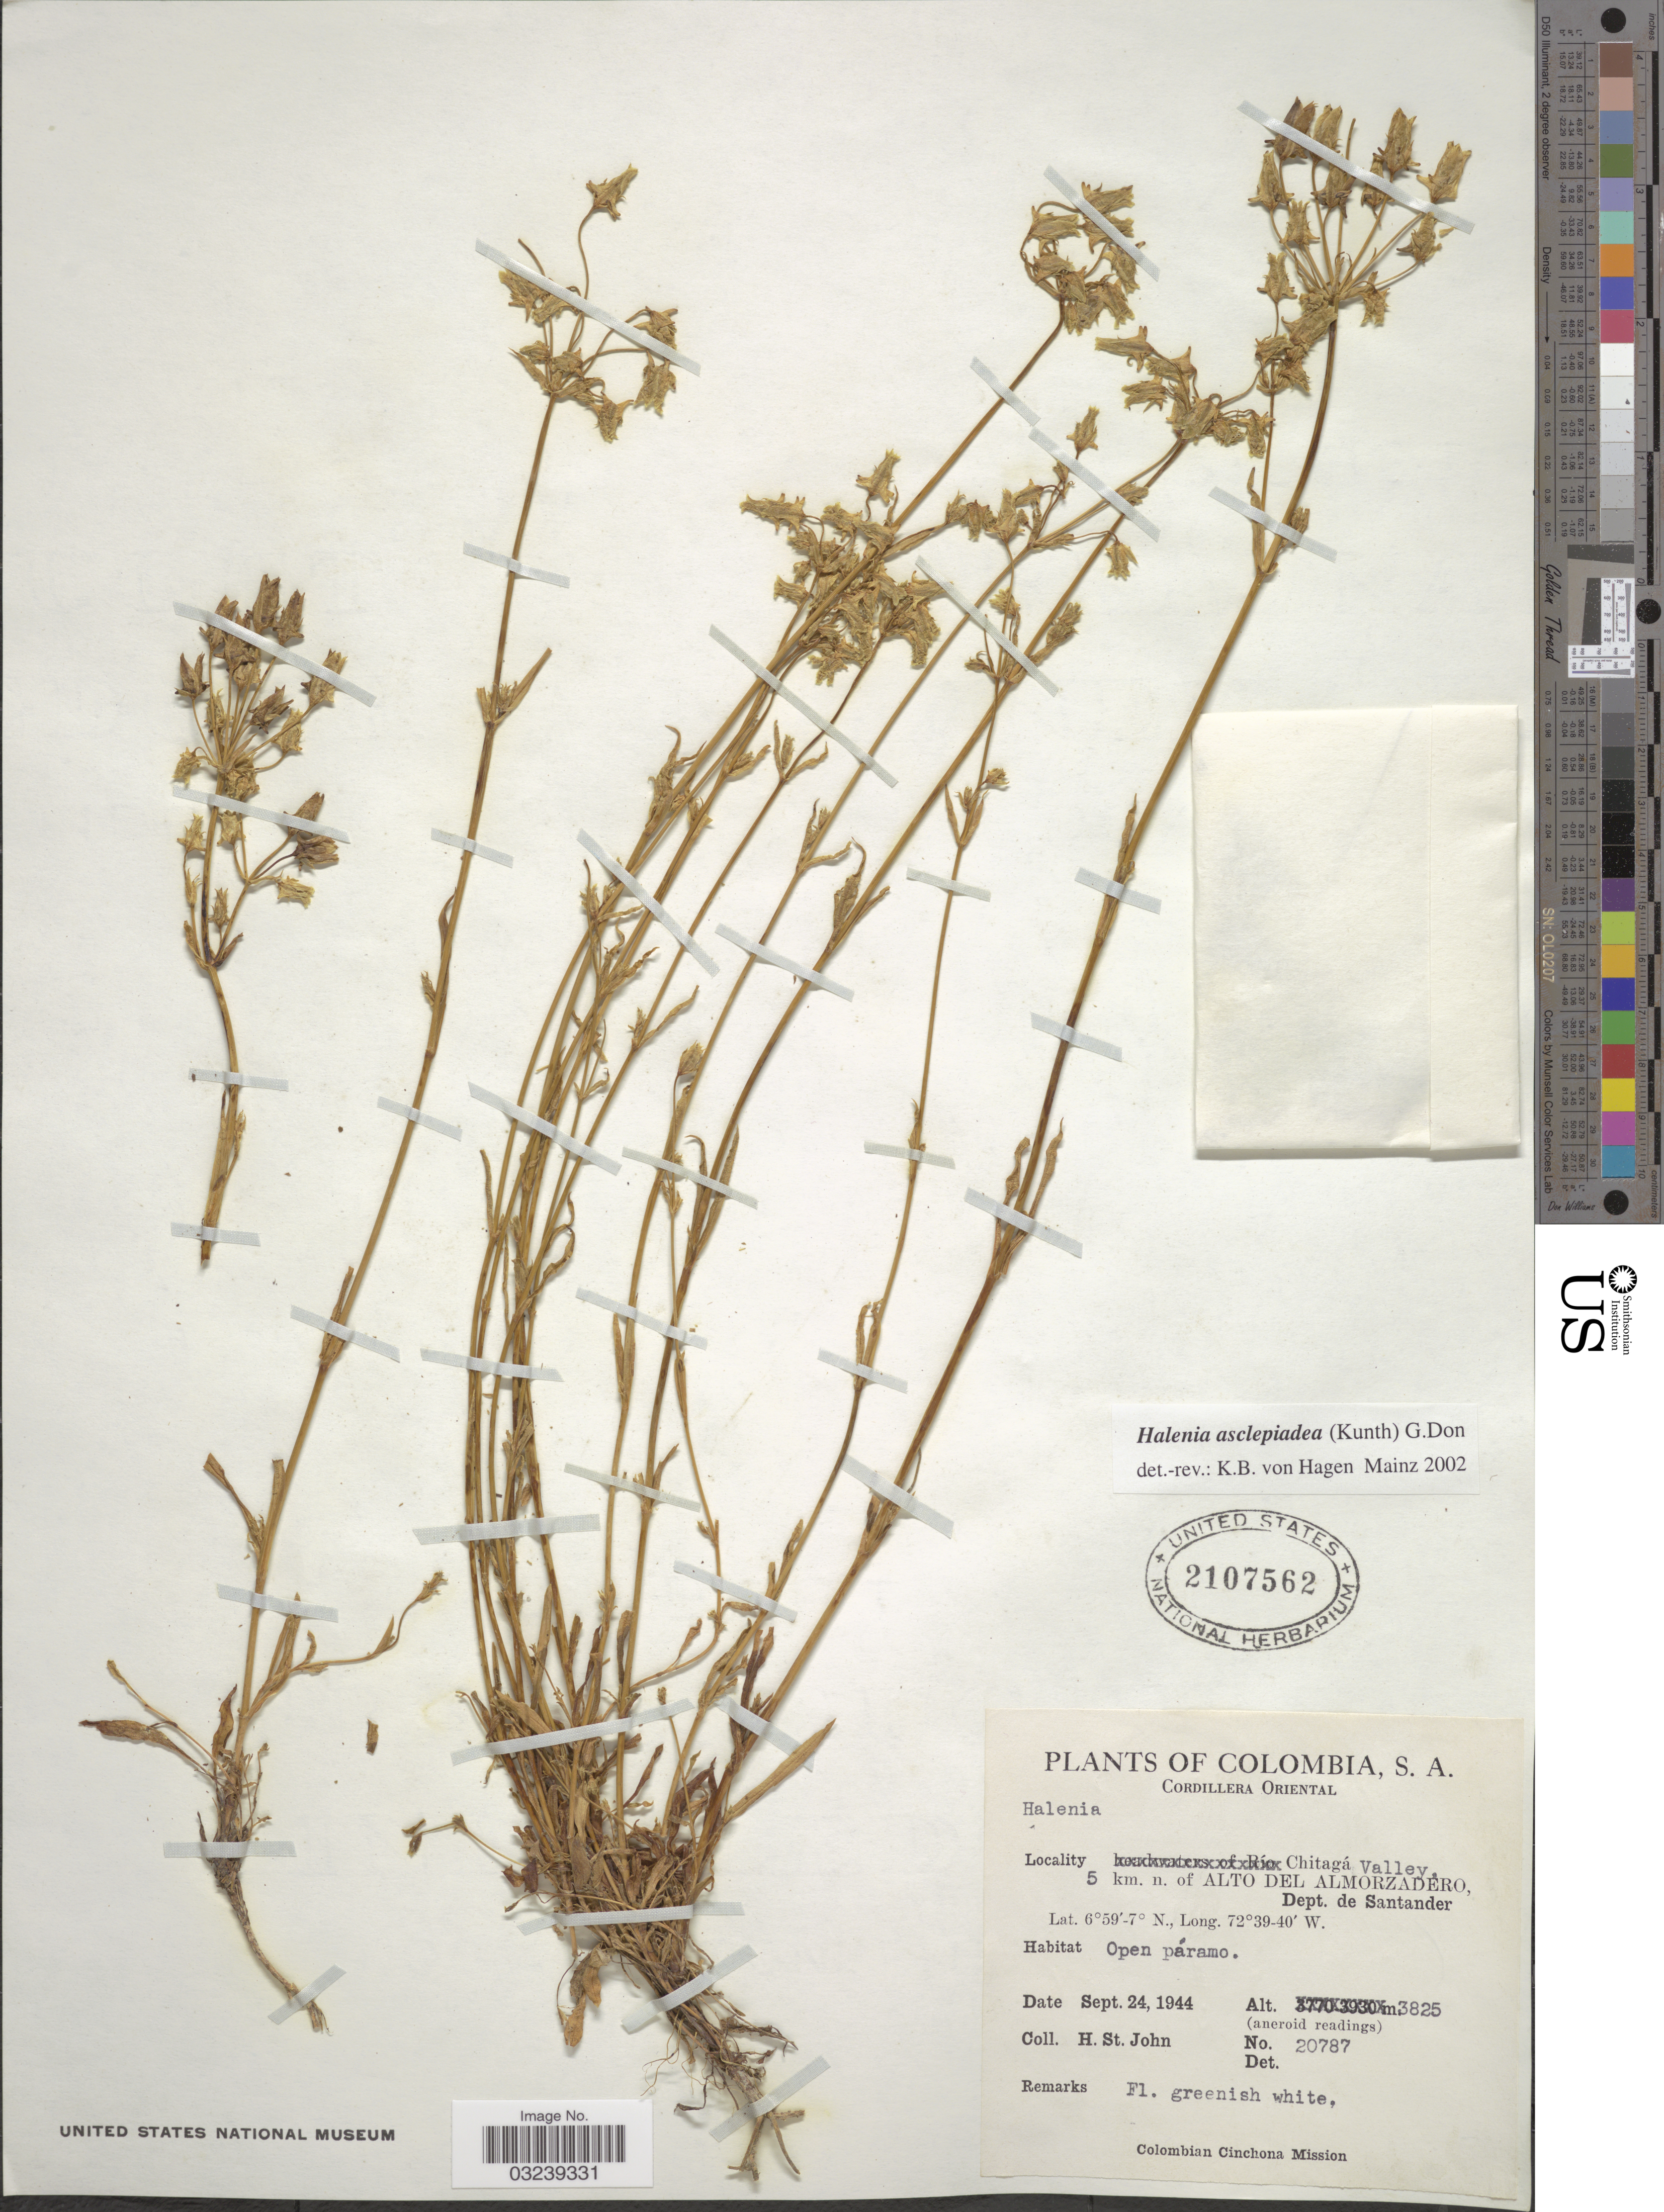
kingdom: Plantae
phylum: Tracheophyta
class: Magnoliopsida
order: Gentianales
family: Gentianaceae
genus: Halenia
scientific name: Halenia asclepiadea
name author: (Kunth) G. Don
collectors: H. St. John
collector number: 20787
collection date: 1944-09-24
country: Colombia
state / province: Santander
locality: Cordillera Oriental, Chitagá Valley, 5 km. n. of Alto del Almorzadero, Dept. de Santander.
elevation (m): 3825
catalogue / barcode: US 2107562